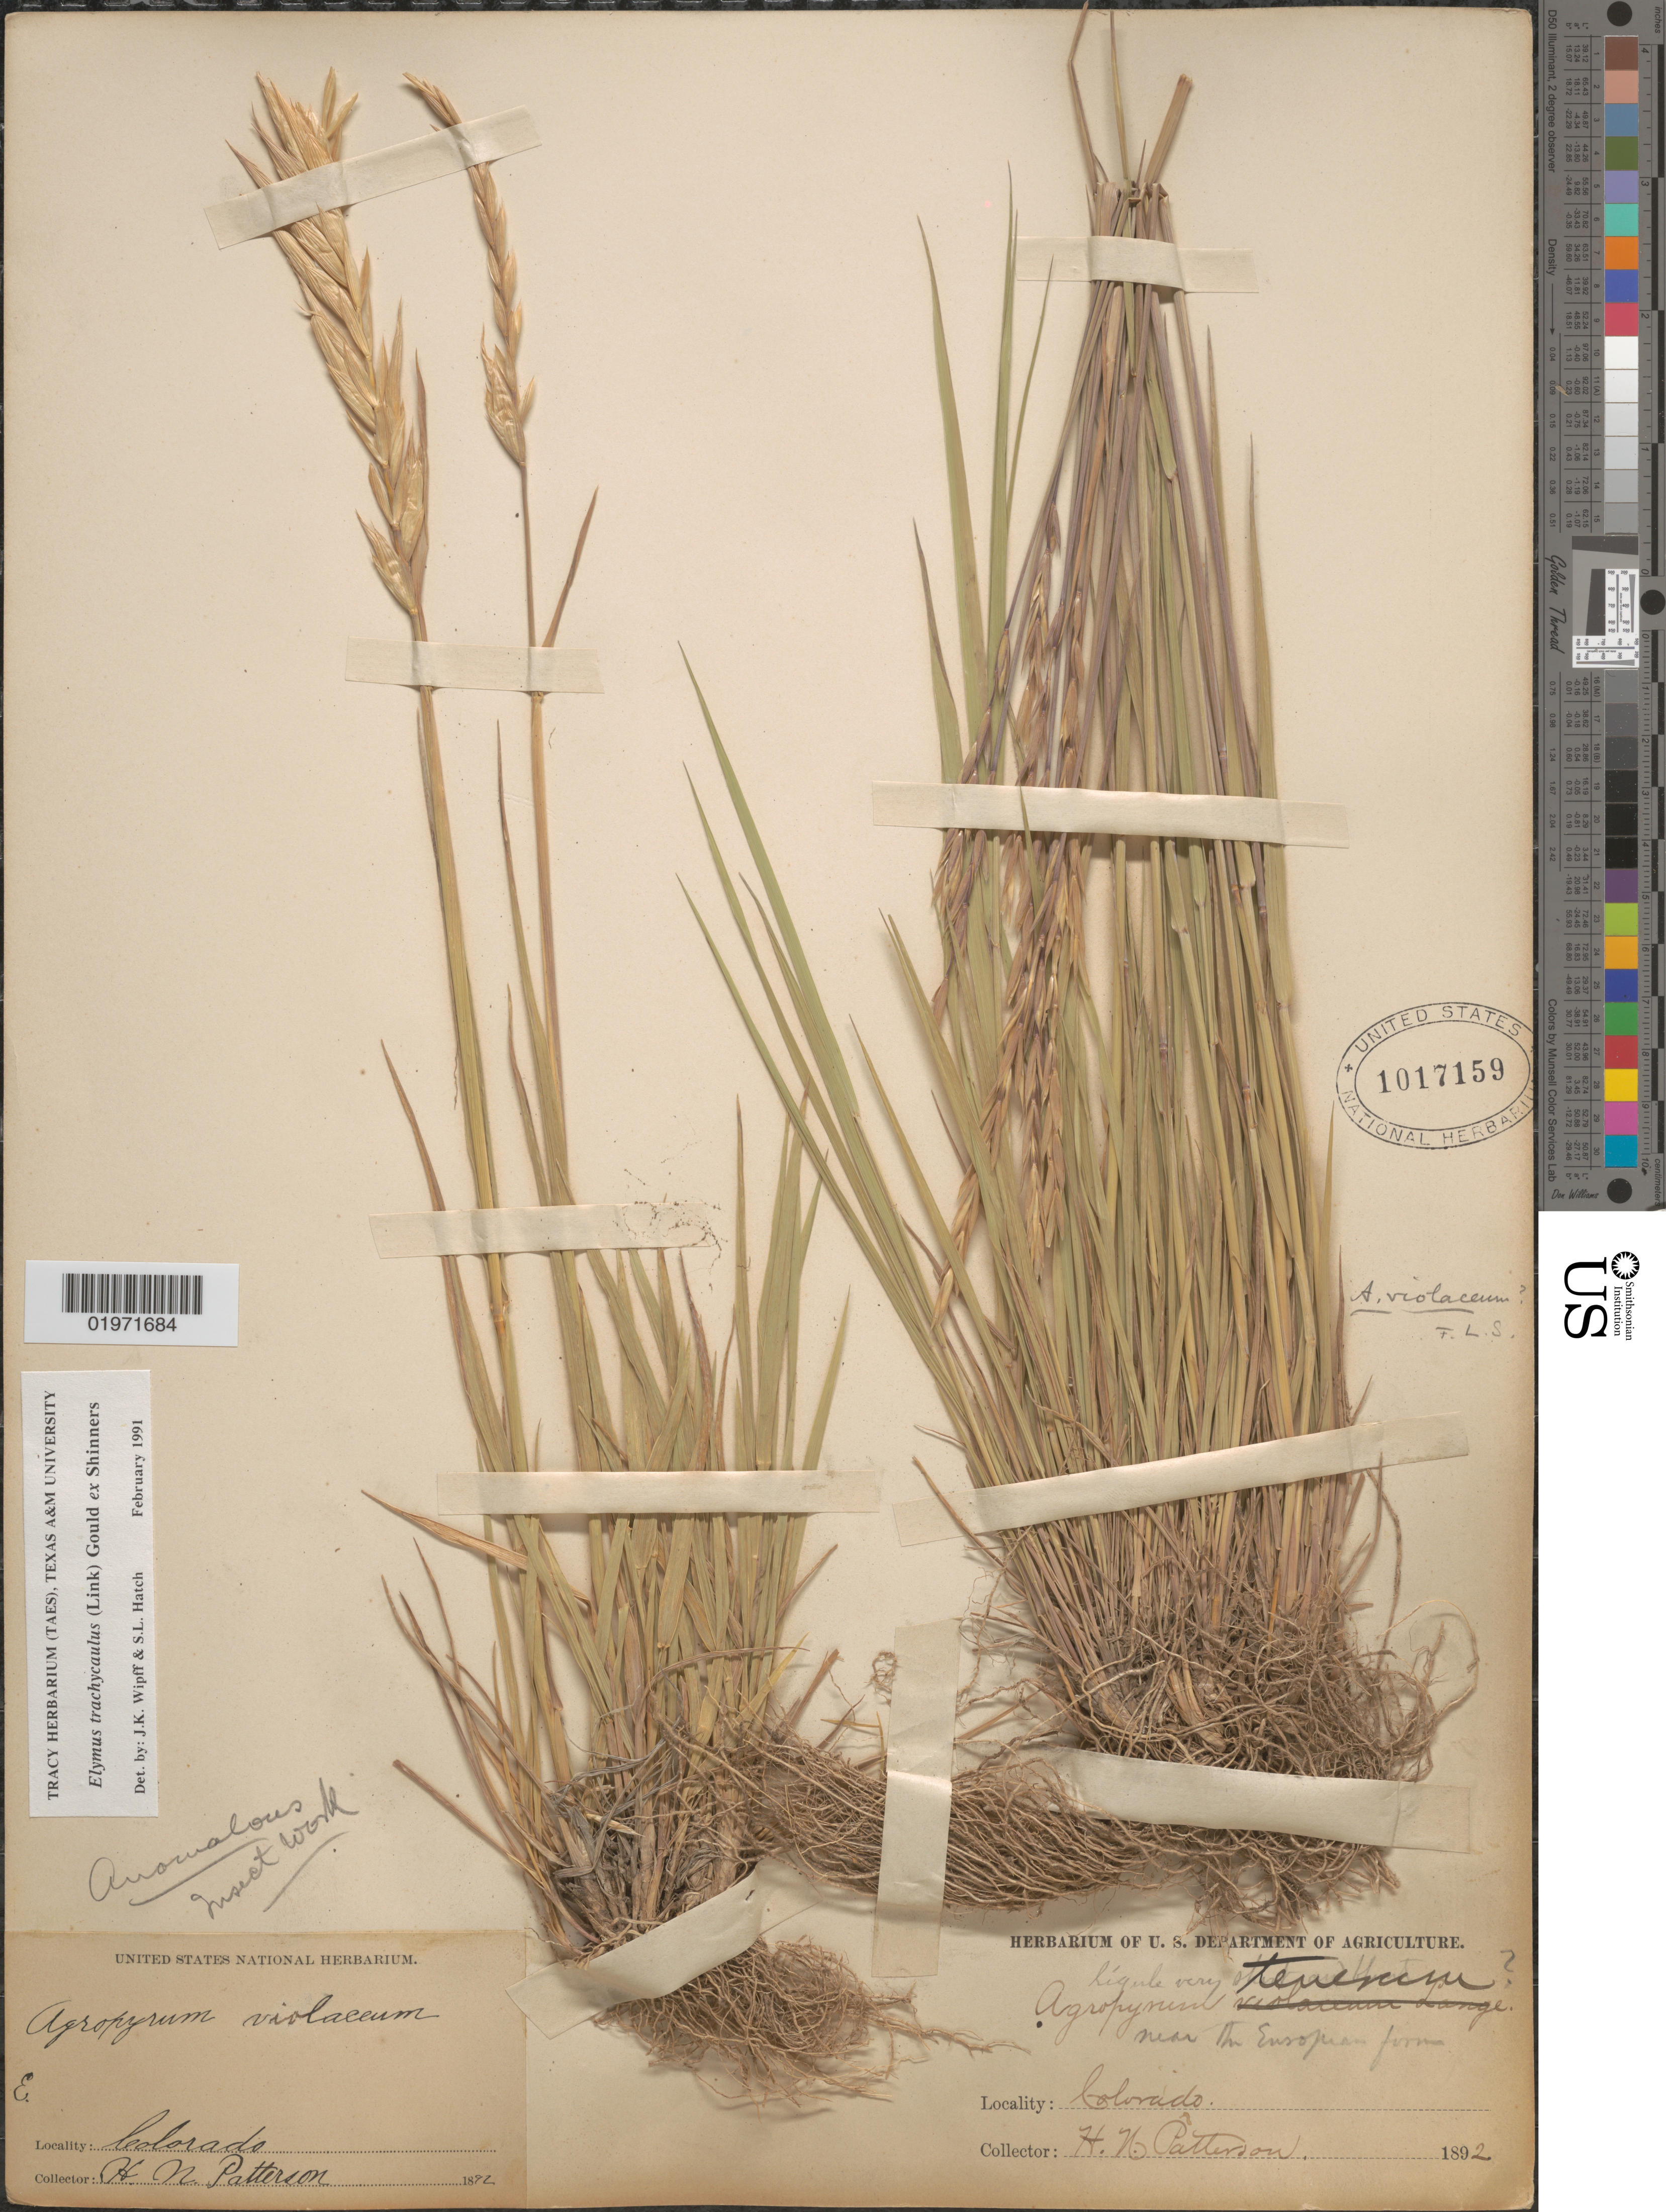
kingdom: Plantae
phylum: Tracheophyta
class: Liliopsida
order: Poales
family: Poaceae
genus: Elymus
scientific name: Elymus trachycaulus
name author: (Link) Gould ex Shinners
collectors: H. N. Patterson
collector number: E?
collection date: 1892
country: United States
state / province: Colorado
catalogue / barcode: US 1017159